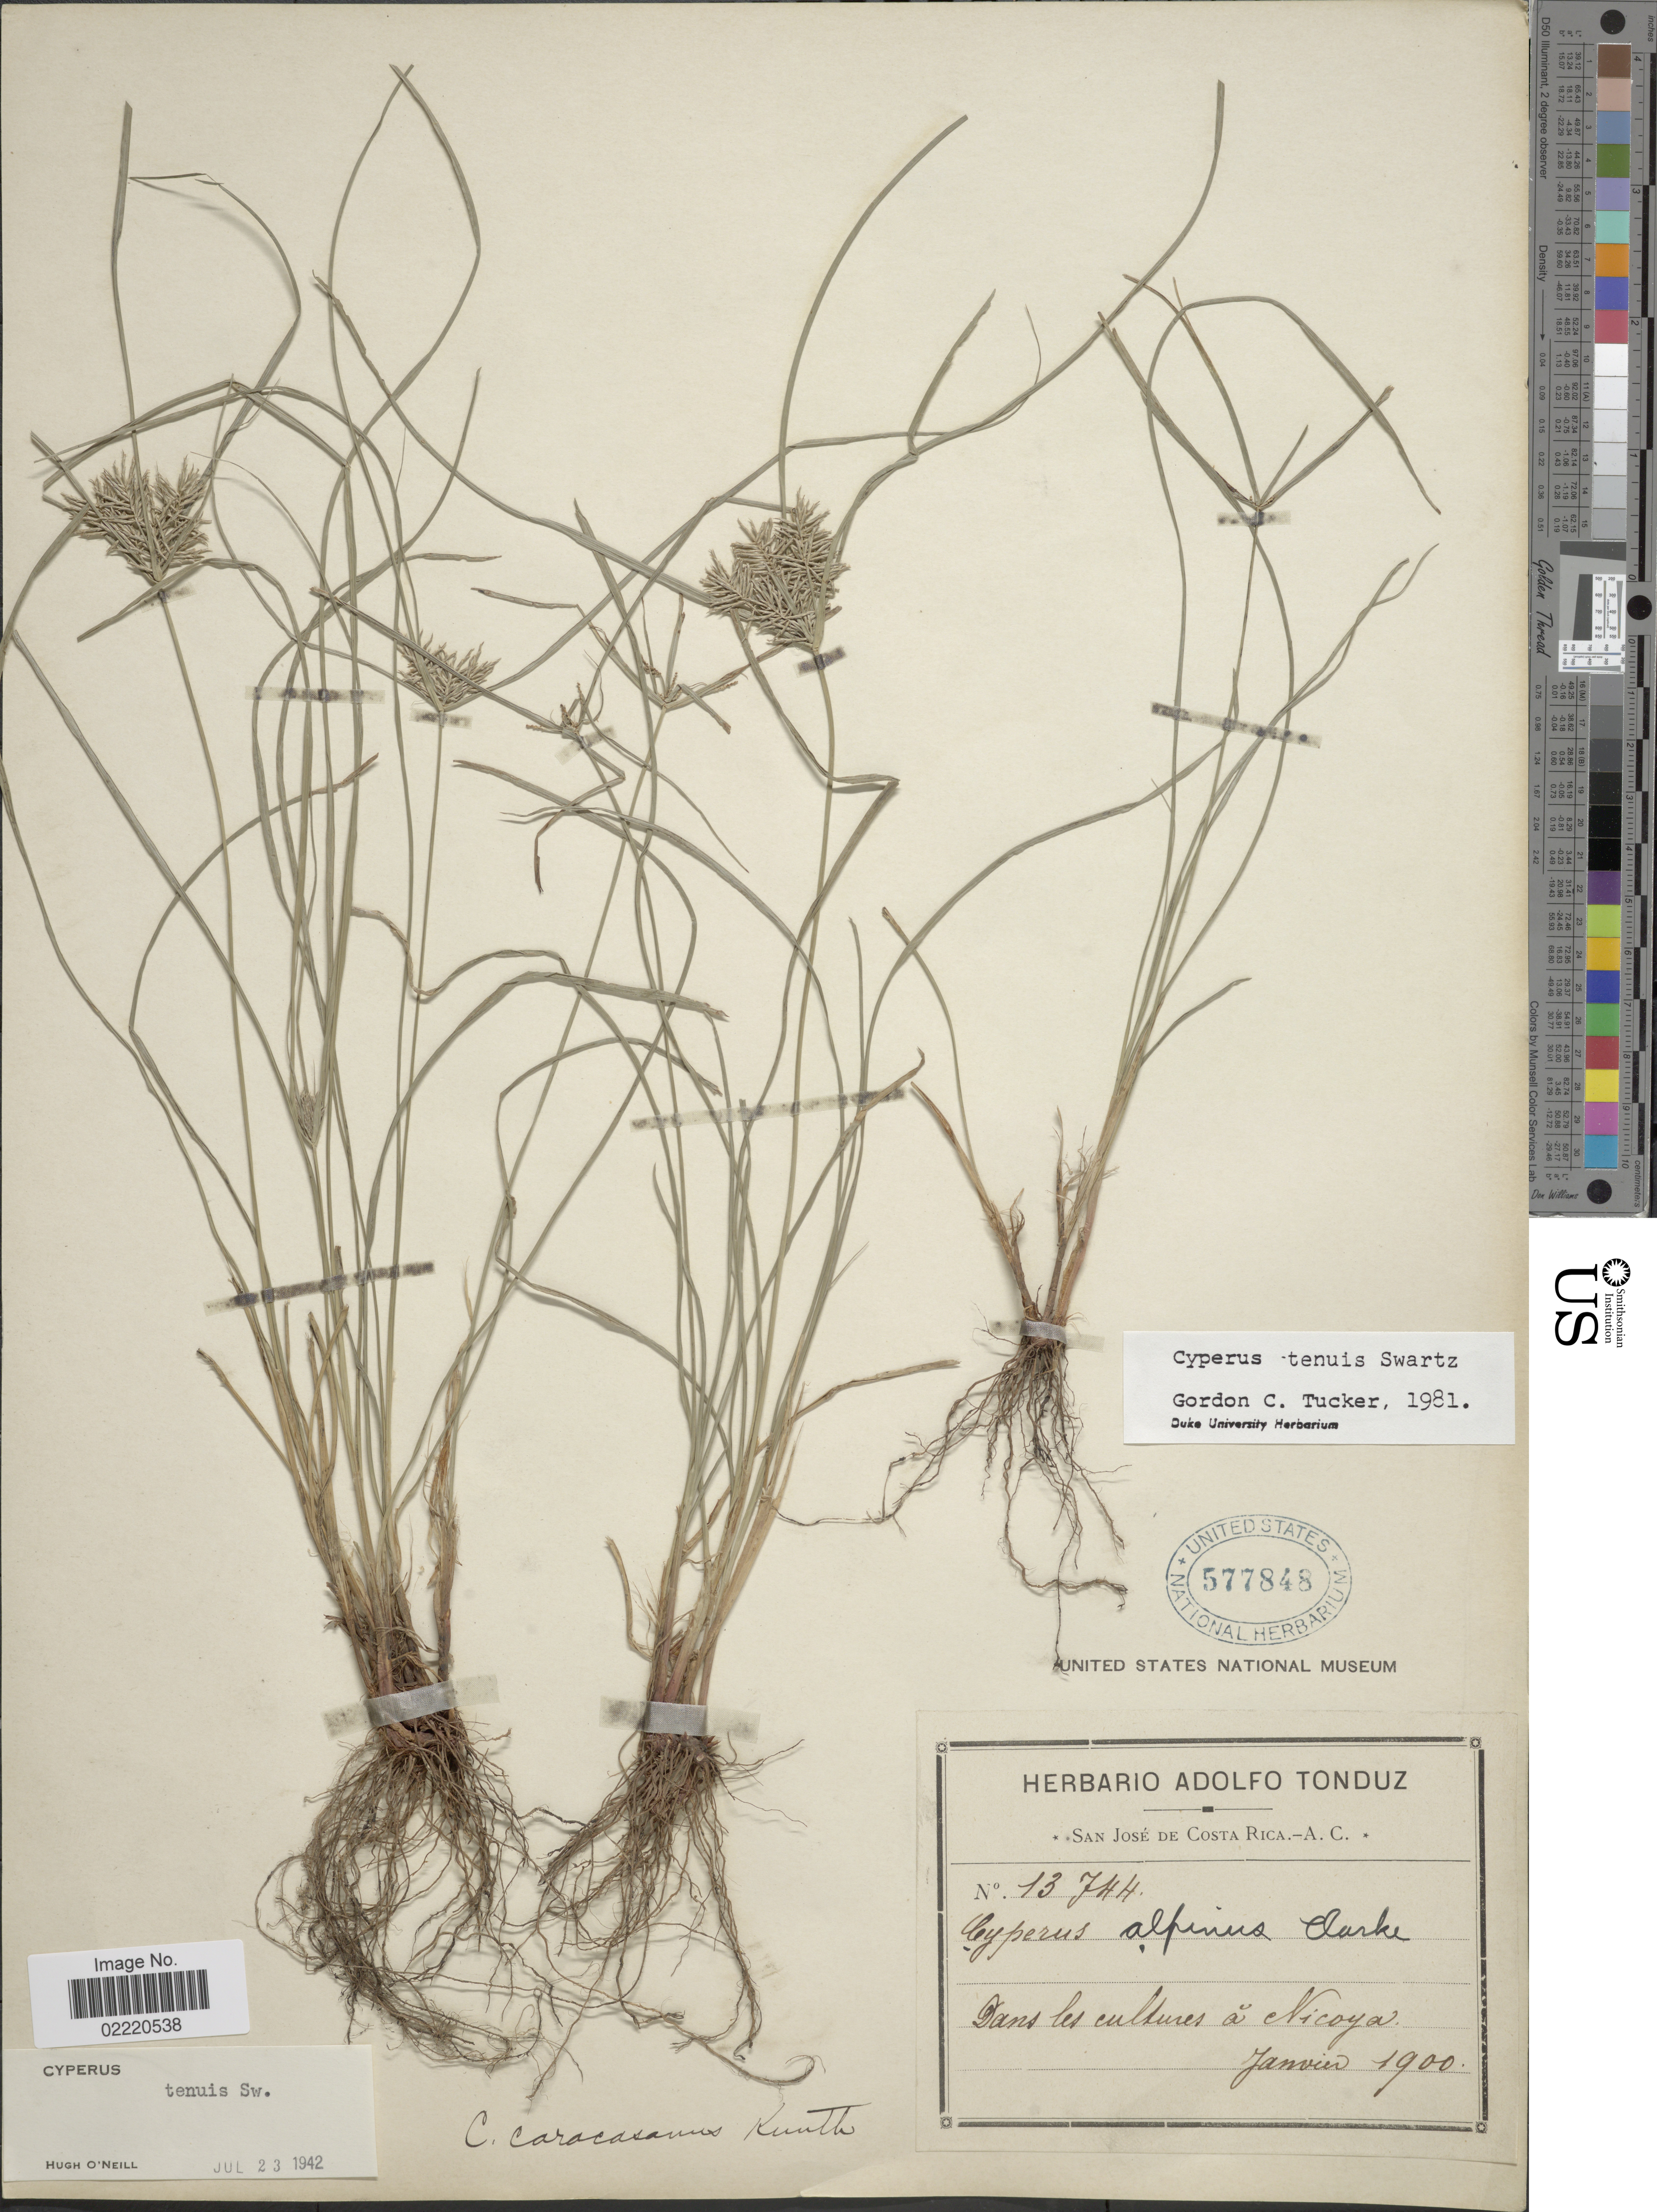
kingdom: Plantae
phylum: Tracheophyta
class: Liliopsida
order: Poales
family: Cyperaceae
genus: Cyperus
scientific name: Cyperus tenuis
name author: Sw.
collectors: ex Herb. Adolfo Tonduz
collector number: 13744*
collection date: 1900-01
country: Costa Rica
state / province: San José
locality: Dans les cultures a Nicoya, San Jose de Costa Rica, _A.C. [unsure placement].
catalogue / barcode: US 577848